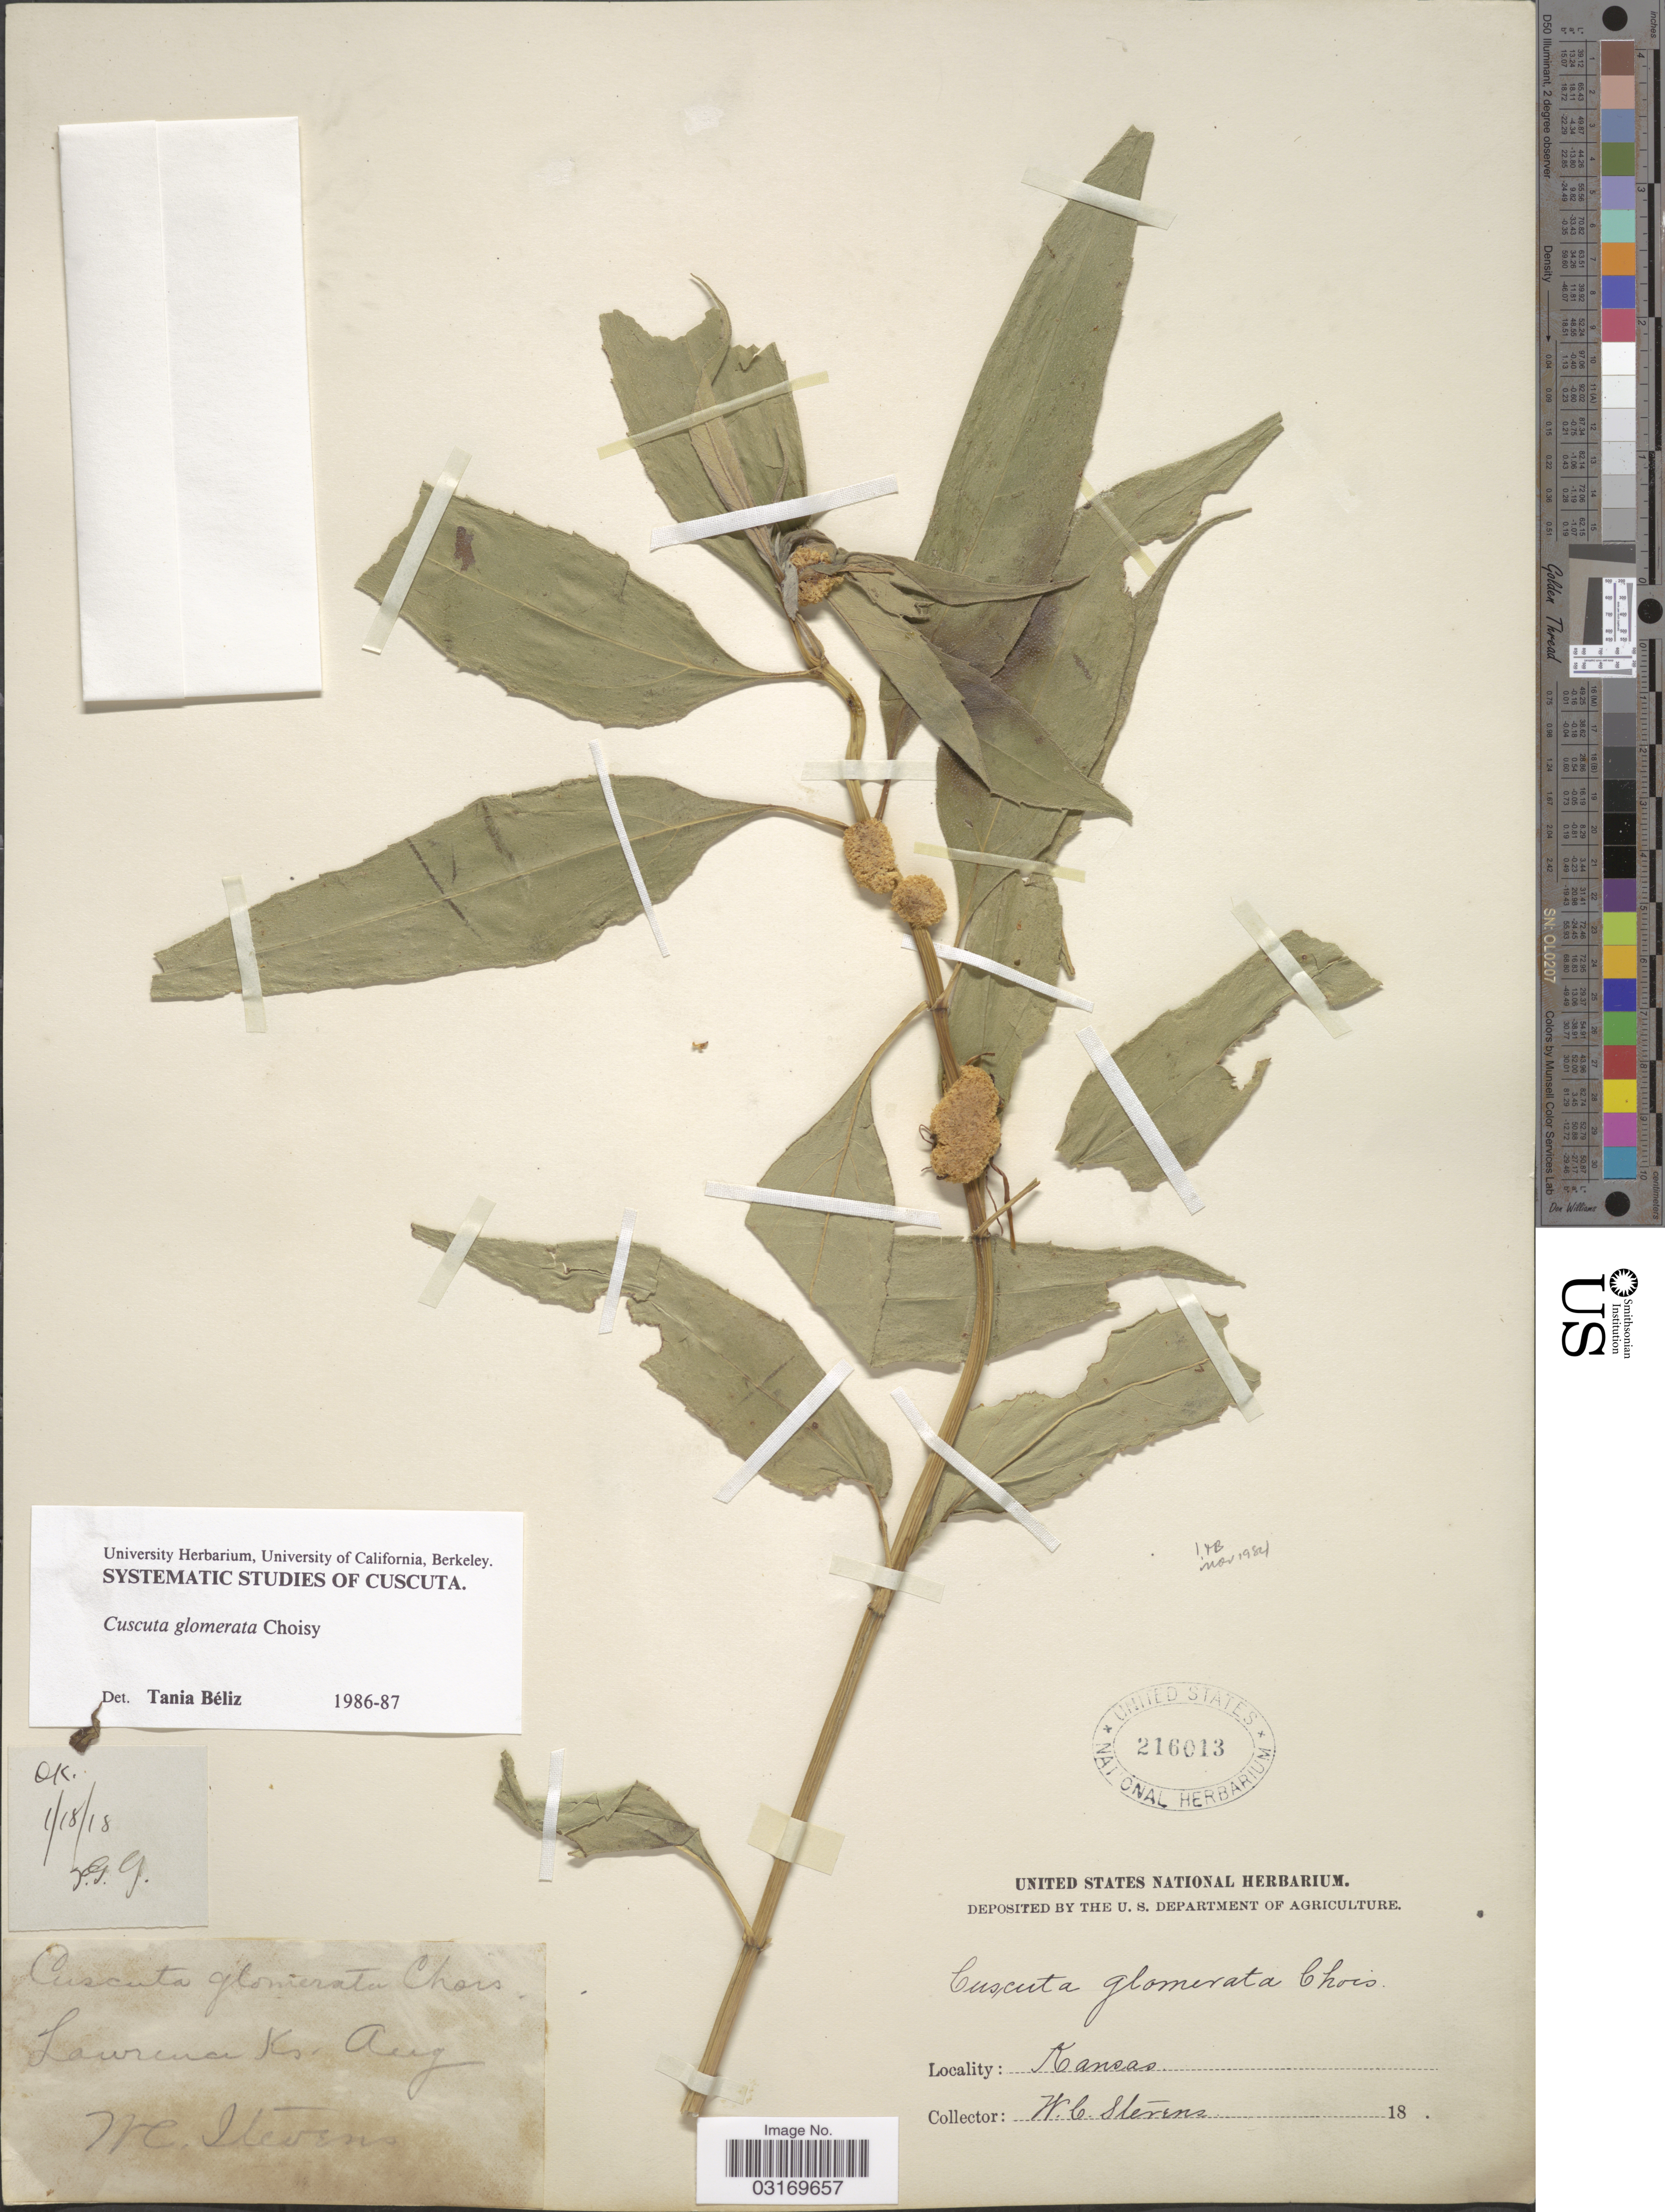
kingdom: Plantae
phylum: Tracheophyta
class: Magnoliopsida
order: Solanales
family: Convolvulaceae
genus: Cuscuta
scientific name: Cuscuta glomerata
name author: Chris.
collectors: W. C. Stevens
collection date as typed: Aug 18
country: United States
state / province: Kansas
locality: Lawrence.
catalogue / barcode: US 216013